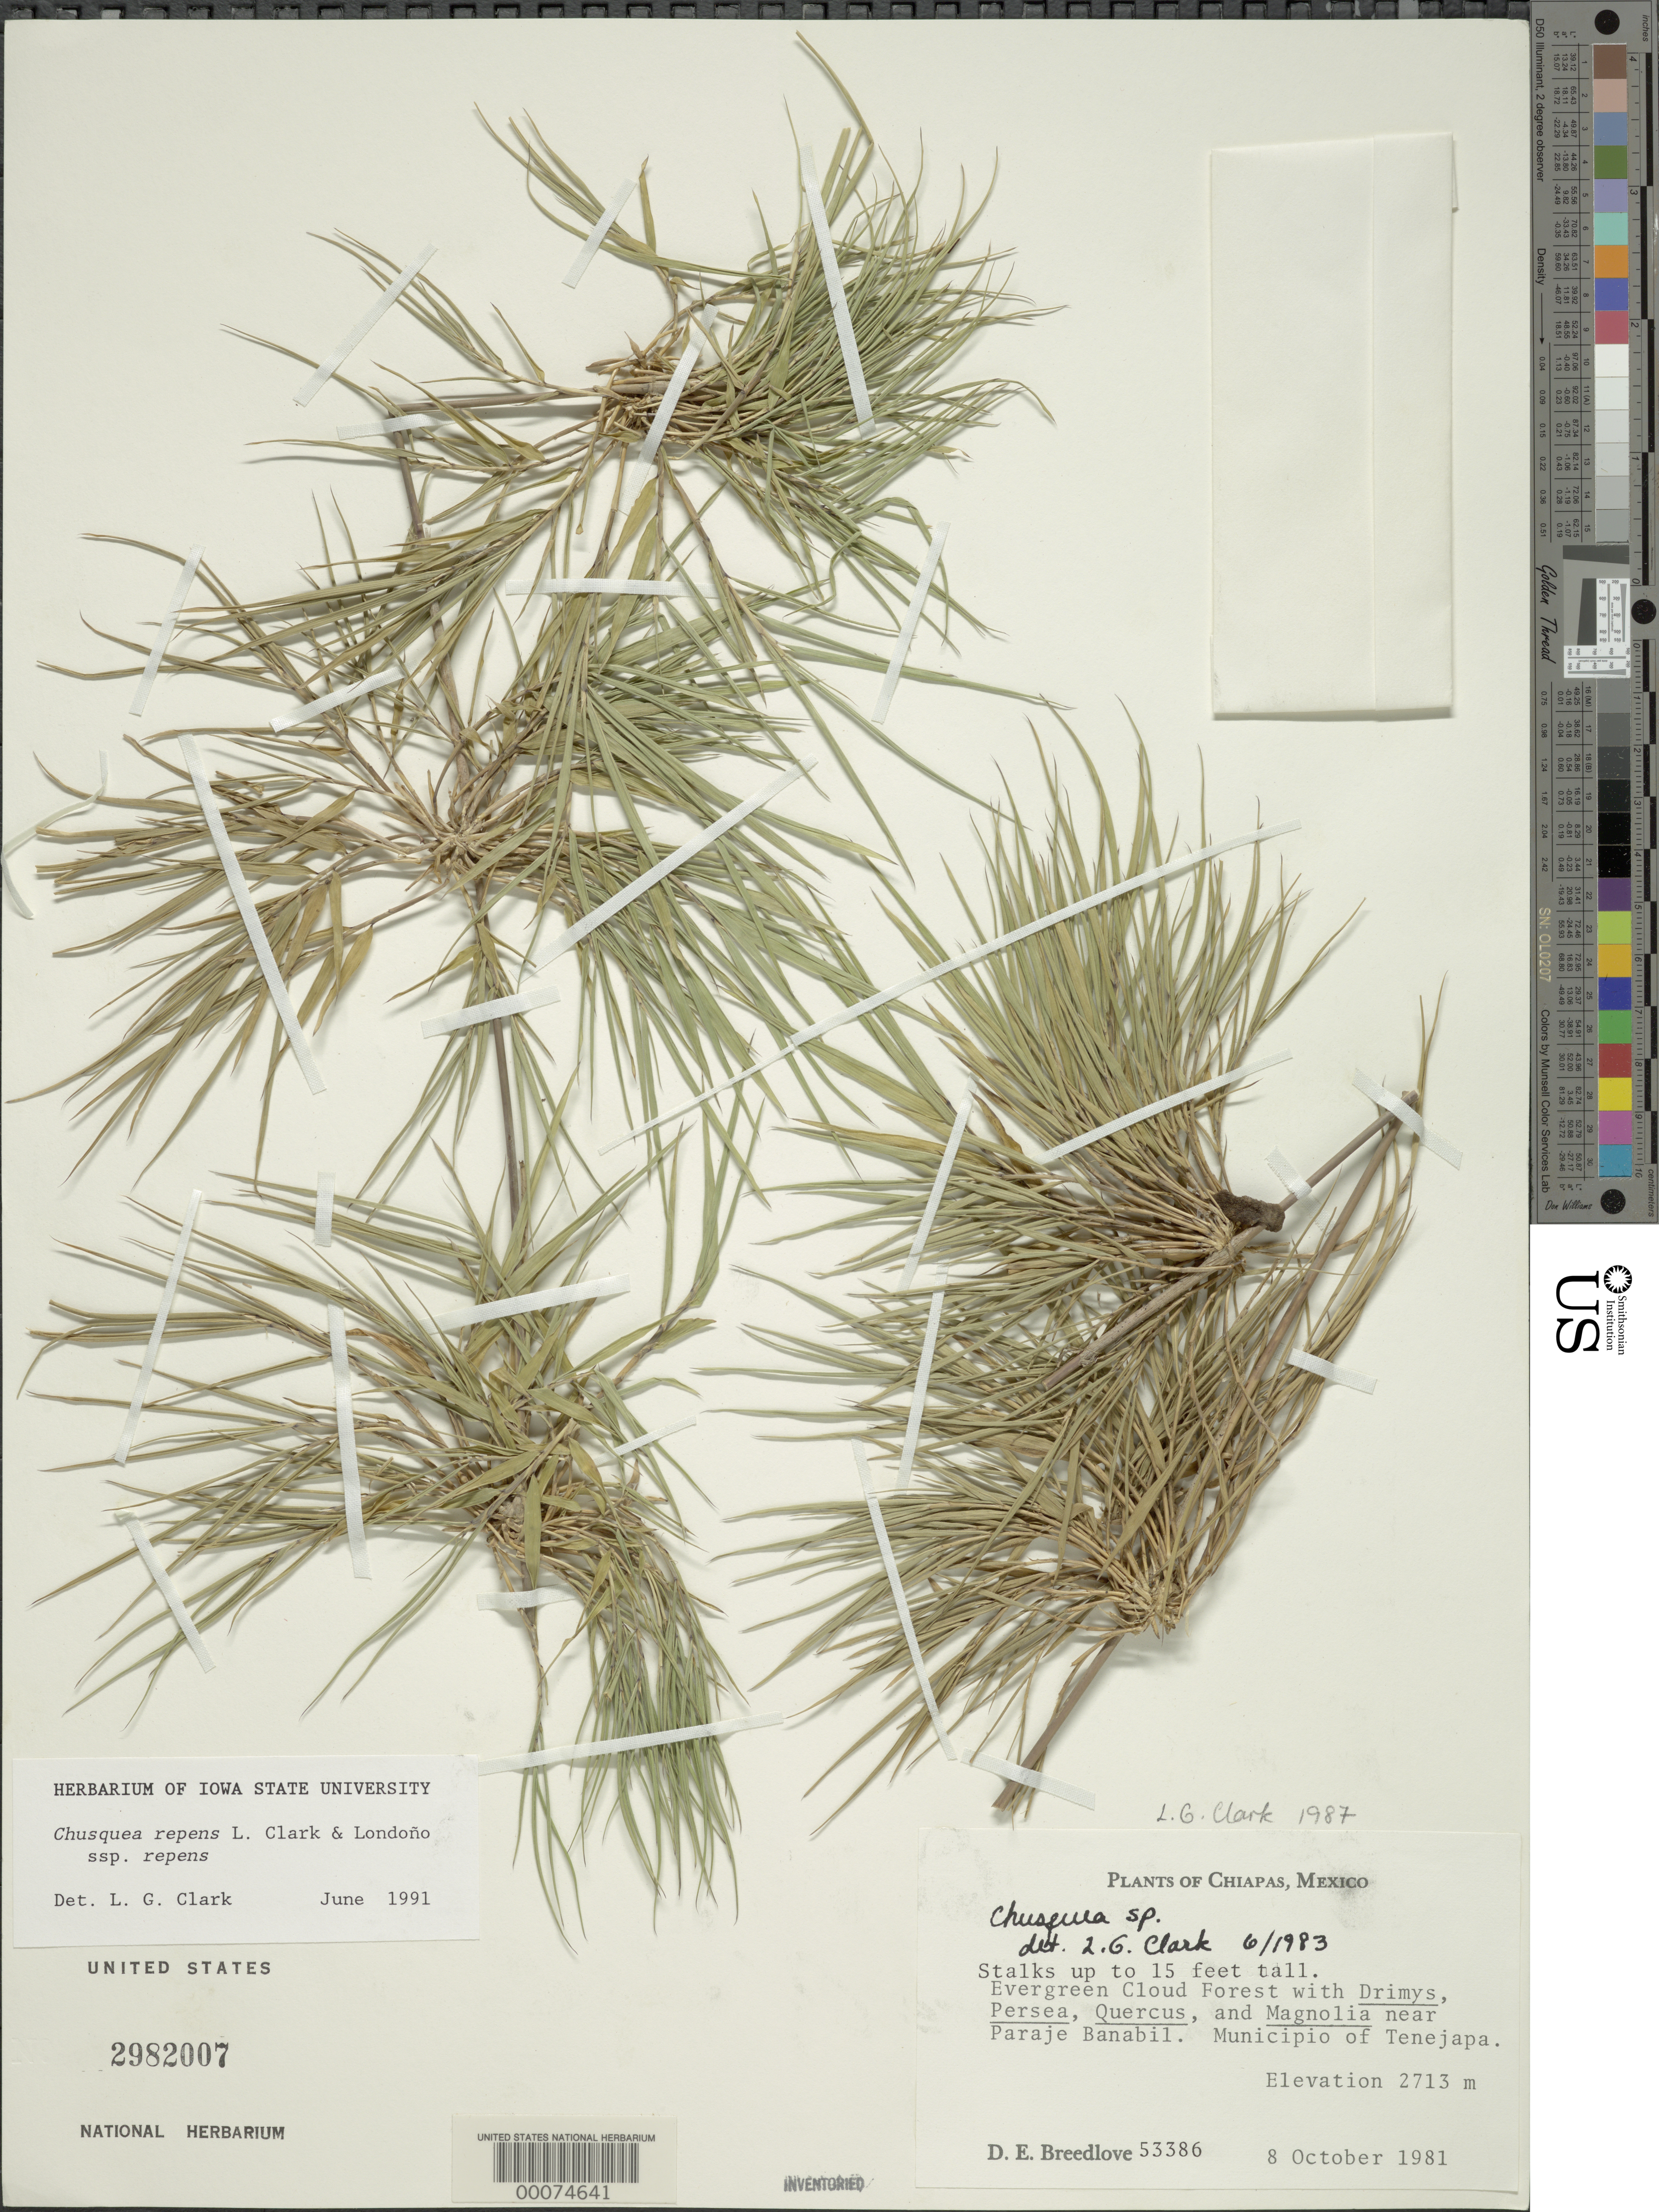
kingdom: Plantae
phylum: Tracheophyta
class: Liliopsida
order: Poales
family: Poaceae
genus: Chusquea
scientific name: Chusquea repens subsp. oaxacacensis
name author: L.G. Clark & Londoño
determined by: Clark, Lynn G., (ISC), Iowa State University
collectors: D. E. Breedlove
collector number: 53386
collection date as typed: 08 Oct 1981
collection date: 1981-10-08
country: Mexico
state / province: Chiapas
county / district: Tenejapa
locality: Paraje Banabil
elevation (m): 2713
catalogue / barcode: US 2982007